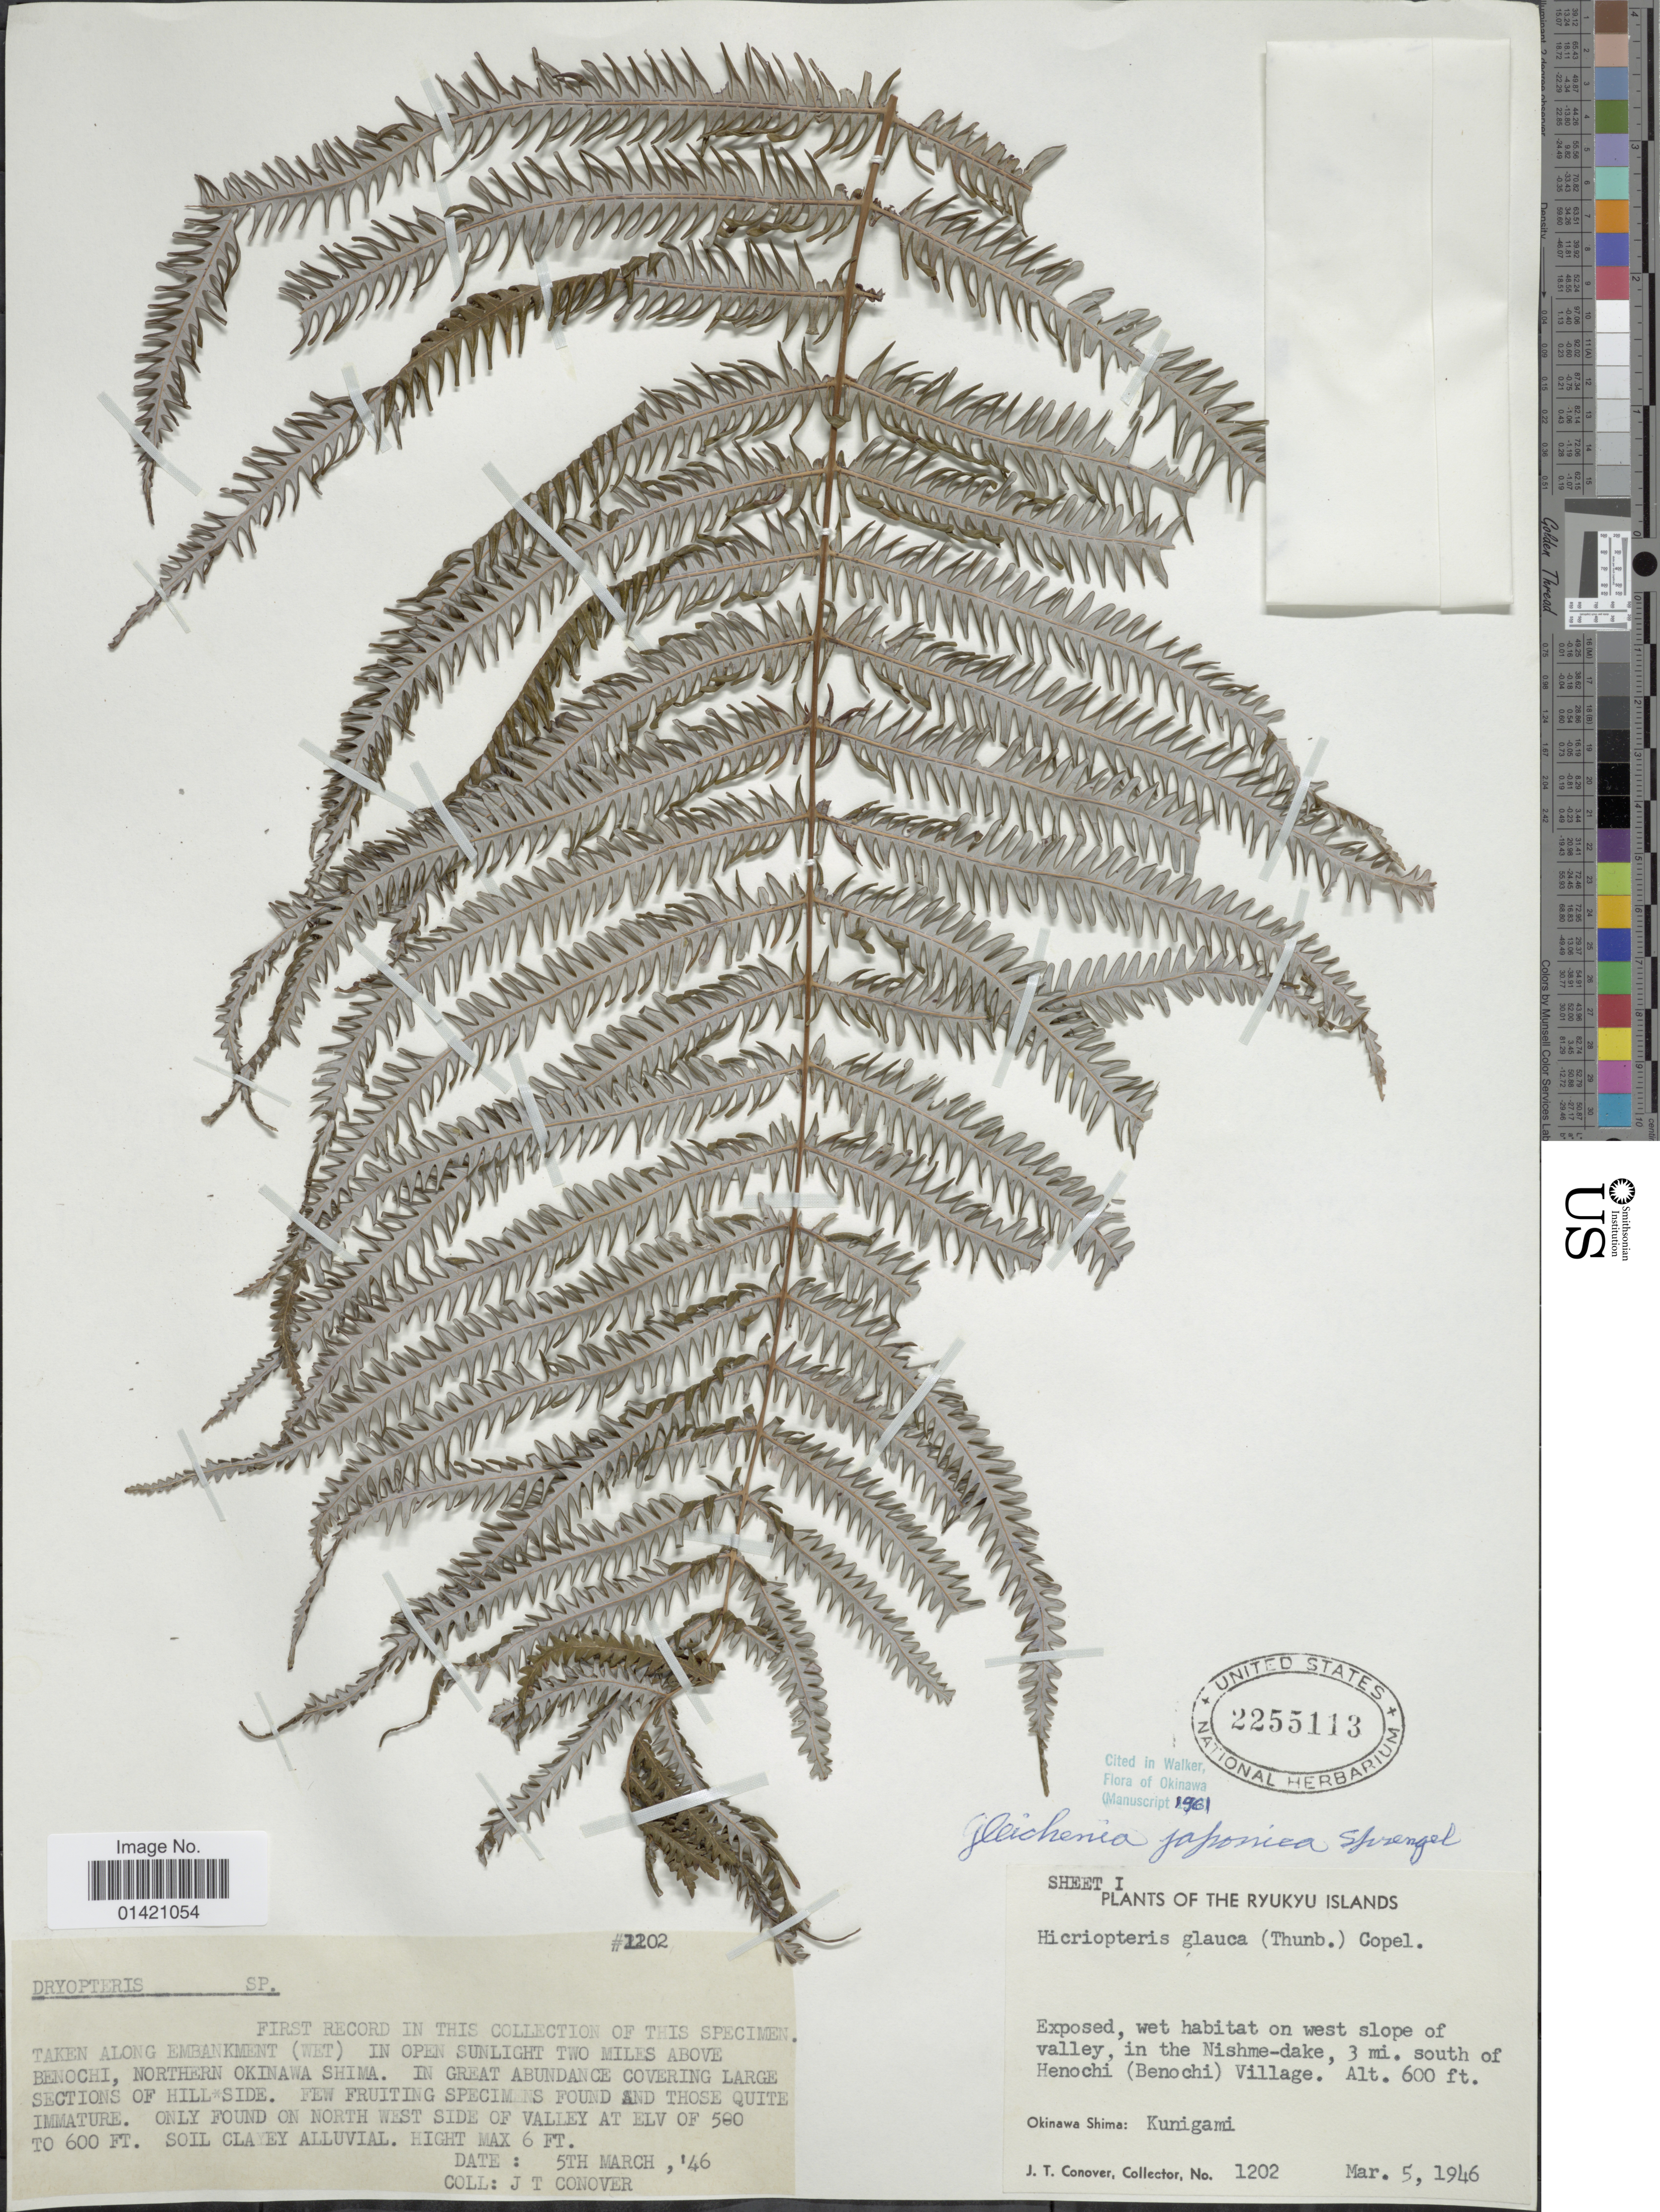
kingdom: Plantae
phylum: Tracheophyta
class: Polypodiopsida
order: Gleicheniales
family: Gleicheniaceae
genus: Diplopterygium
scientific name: Diplopterygium glaucum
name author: (Thunb. ex Houtt.) Nakai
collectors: J. T. Conover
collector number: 1202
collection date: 1946-03-05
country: Japan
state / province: Okinawa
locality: Ryukyu Islands. Okinawa Shima: Kunigami. On west slope of valley, in the Nishme-dake, 3 mi. south of Henochi (Benochi) Village. Taken along embankment (wet) in open sunlight two miles above Benochi, Northern Okinawa Shima. In great abundance covering large sections of Hill side. Only found on north west side of valley.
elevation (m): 183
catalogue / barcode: US 2255113